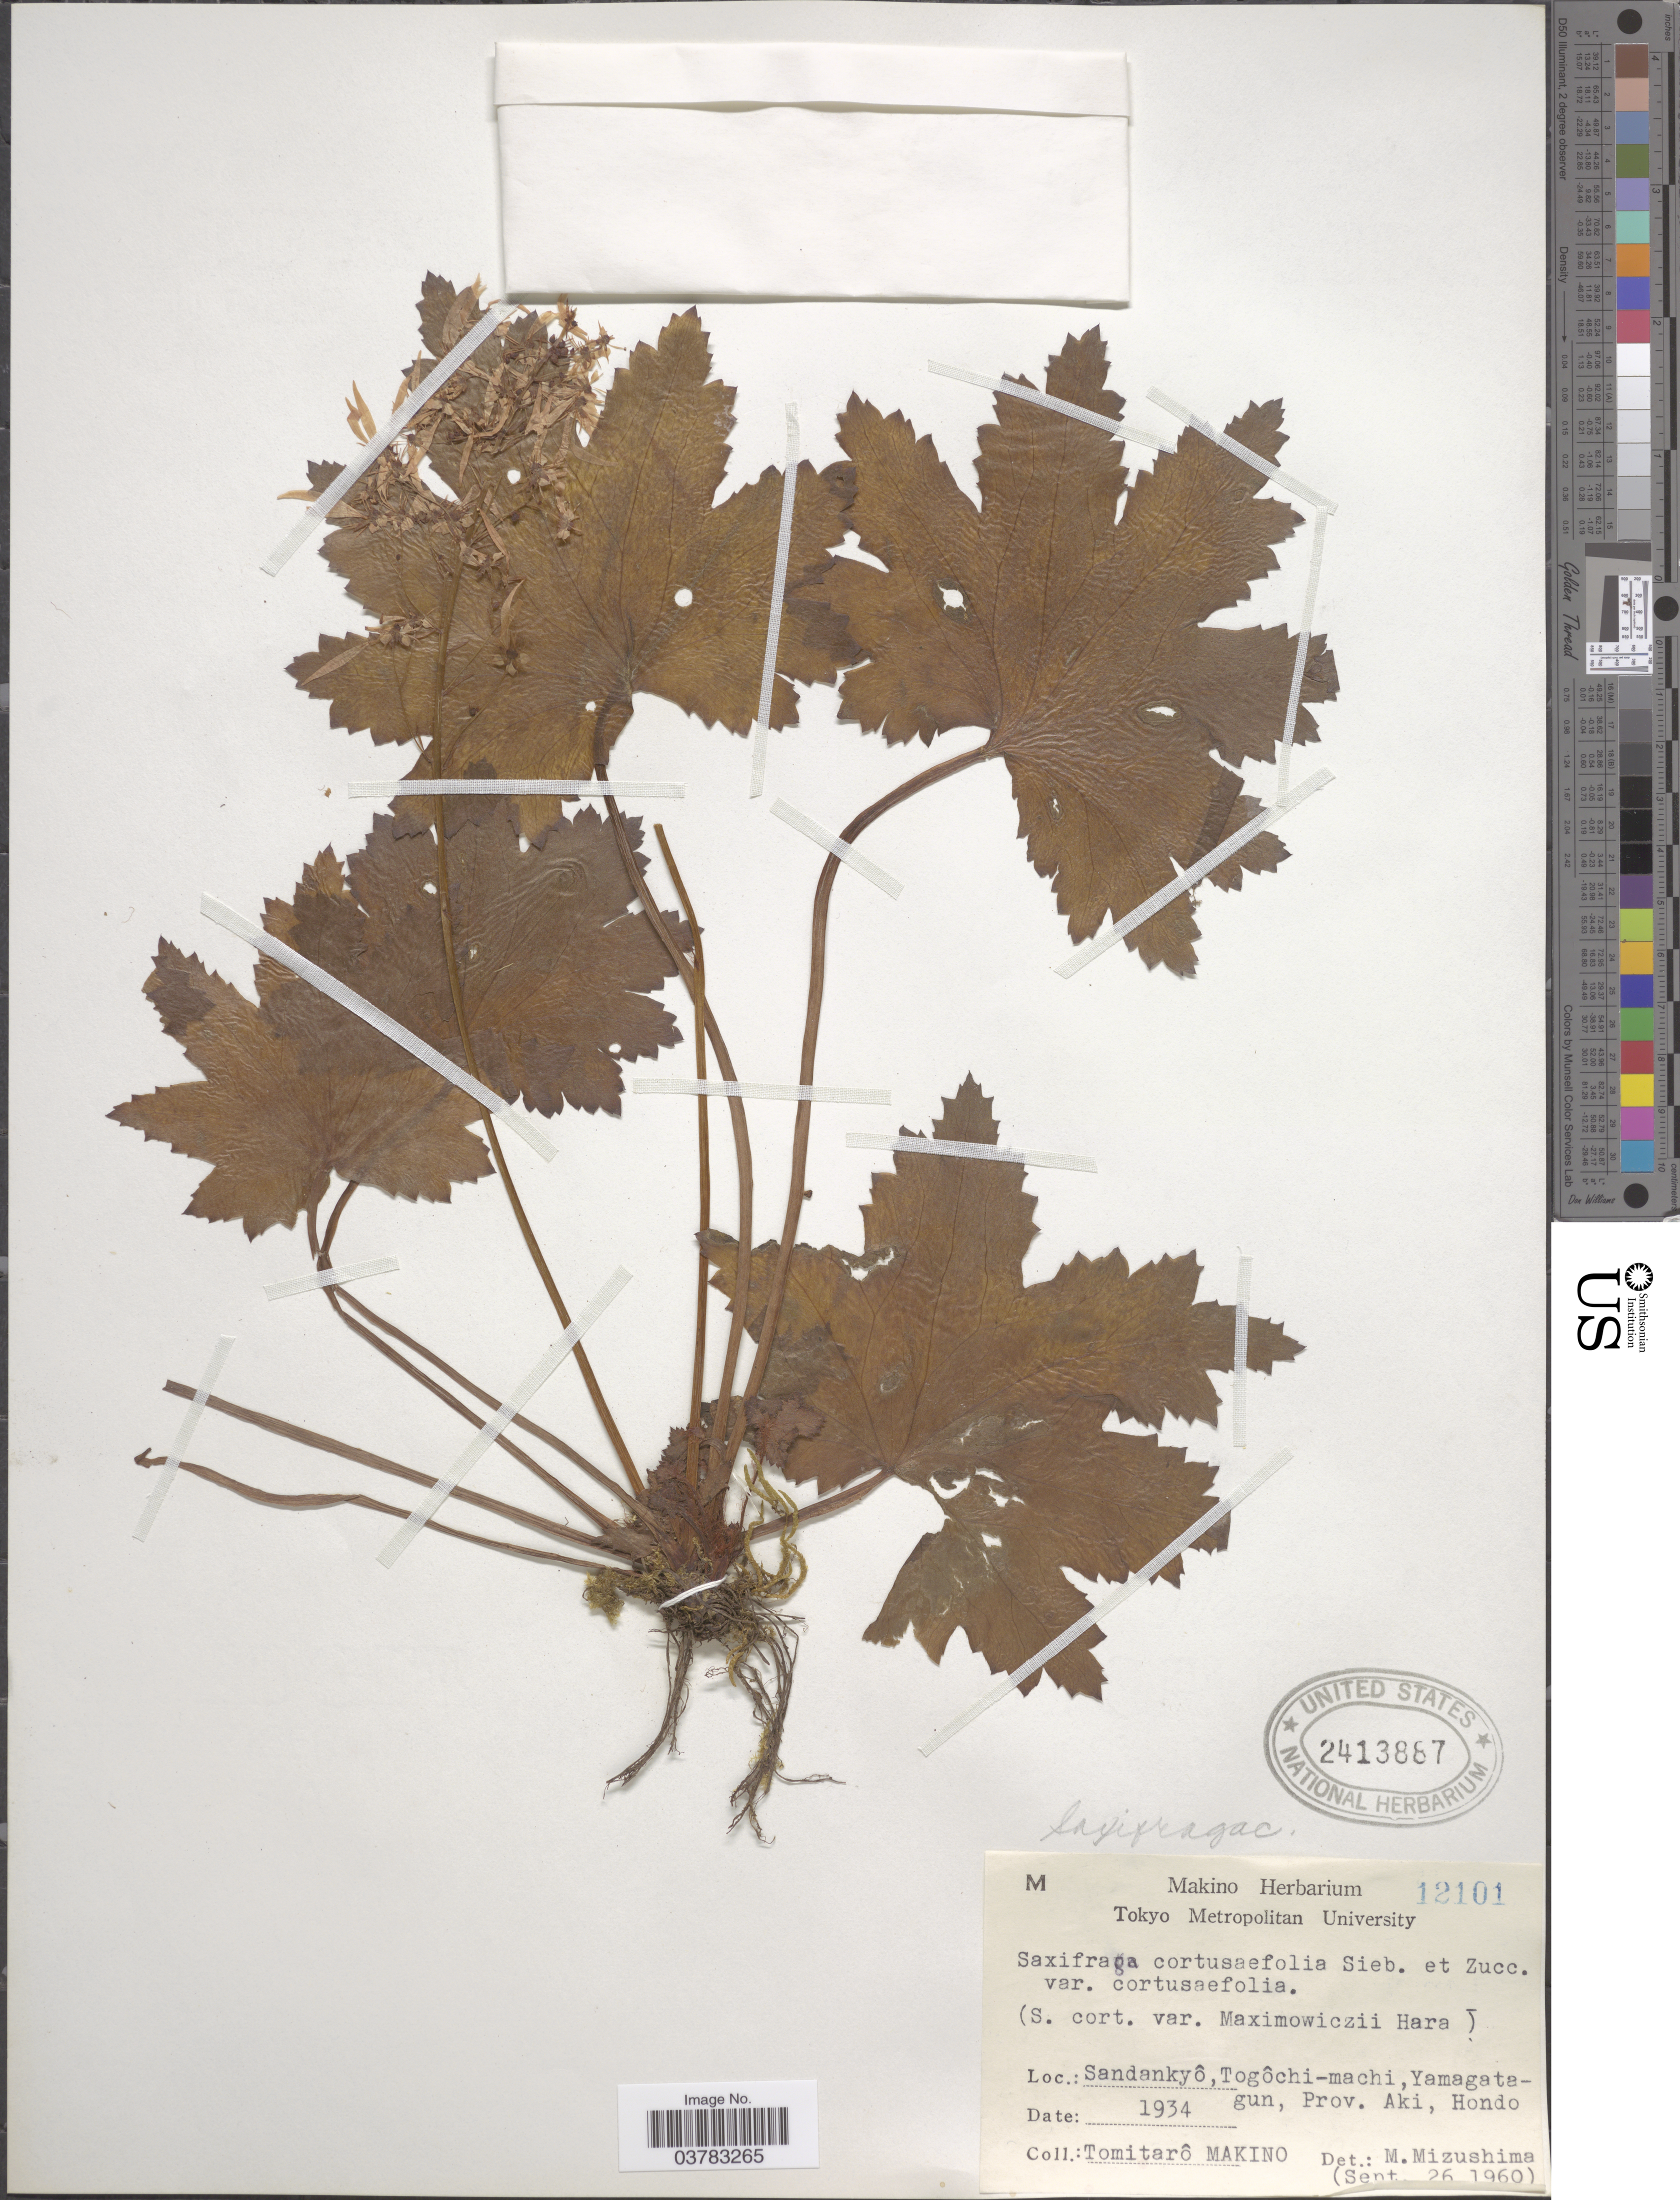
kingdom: Plantae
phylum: Tracheophyta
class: Magnoliopsida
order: Saxifragales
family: Saxifragaceae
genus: Saxifraga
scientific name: Saxifraga cortusifolia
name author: Siebold & Zucc.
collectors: T. Makino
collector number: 12101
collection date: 1934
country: Japan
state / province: Yamagata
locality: Sandankyô, Togôchi-machi, Yamagatagun, Prov. Aki, Hondo.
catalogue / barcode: US 2413887